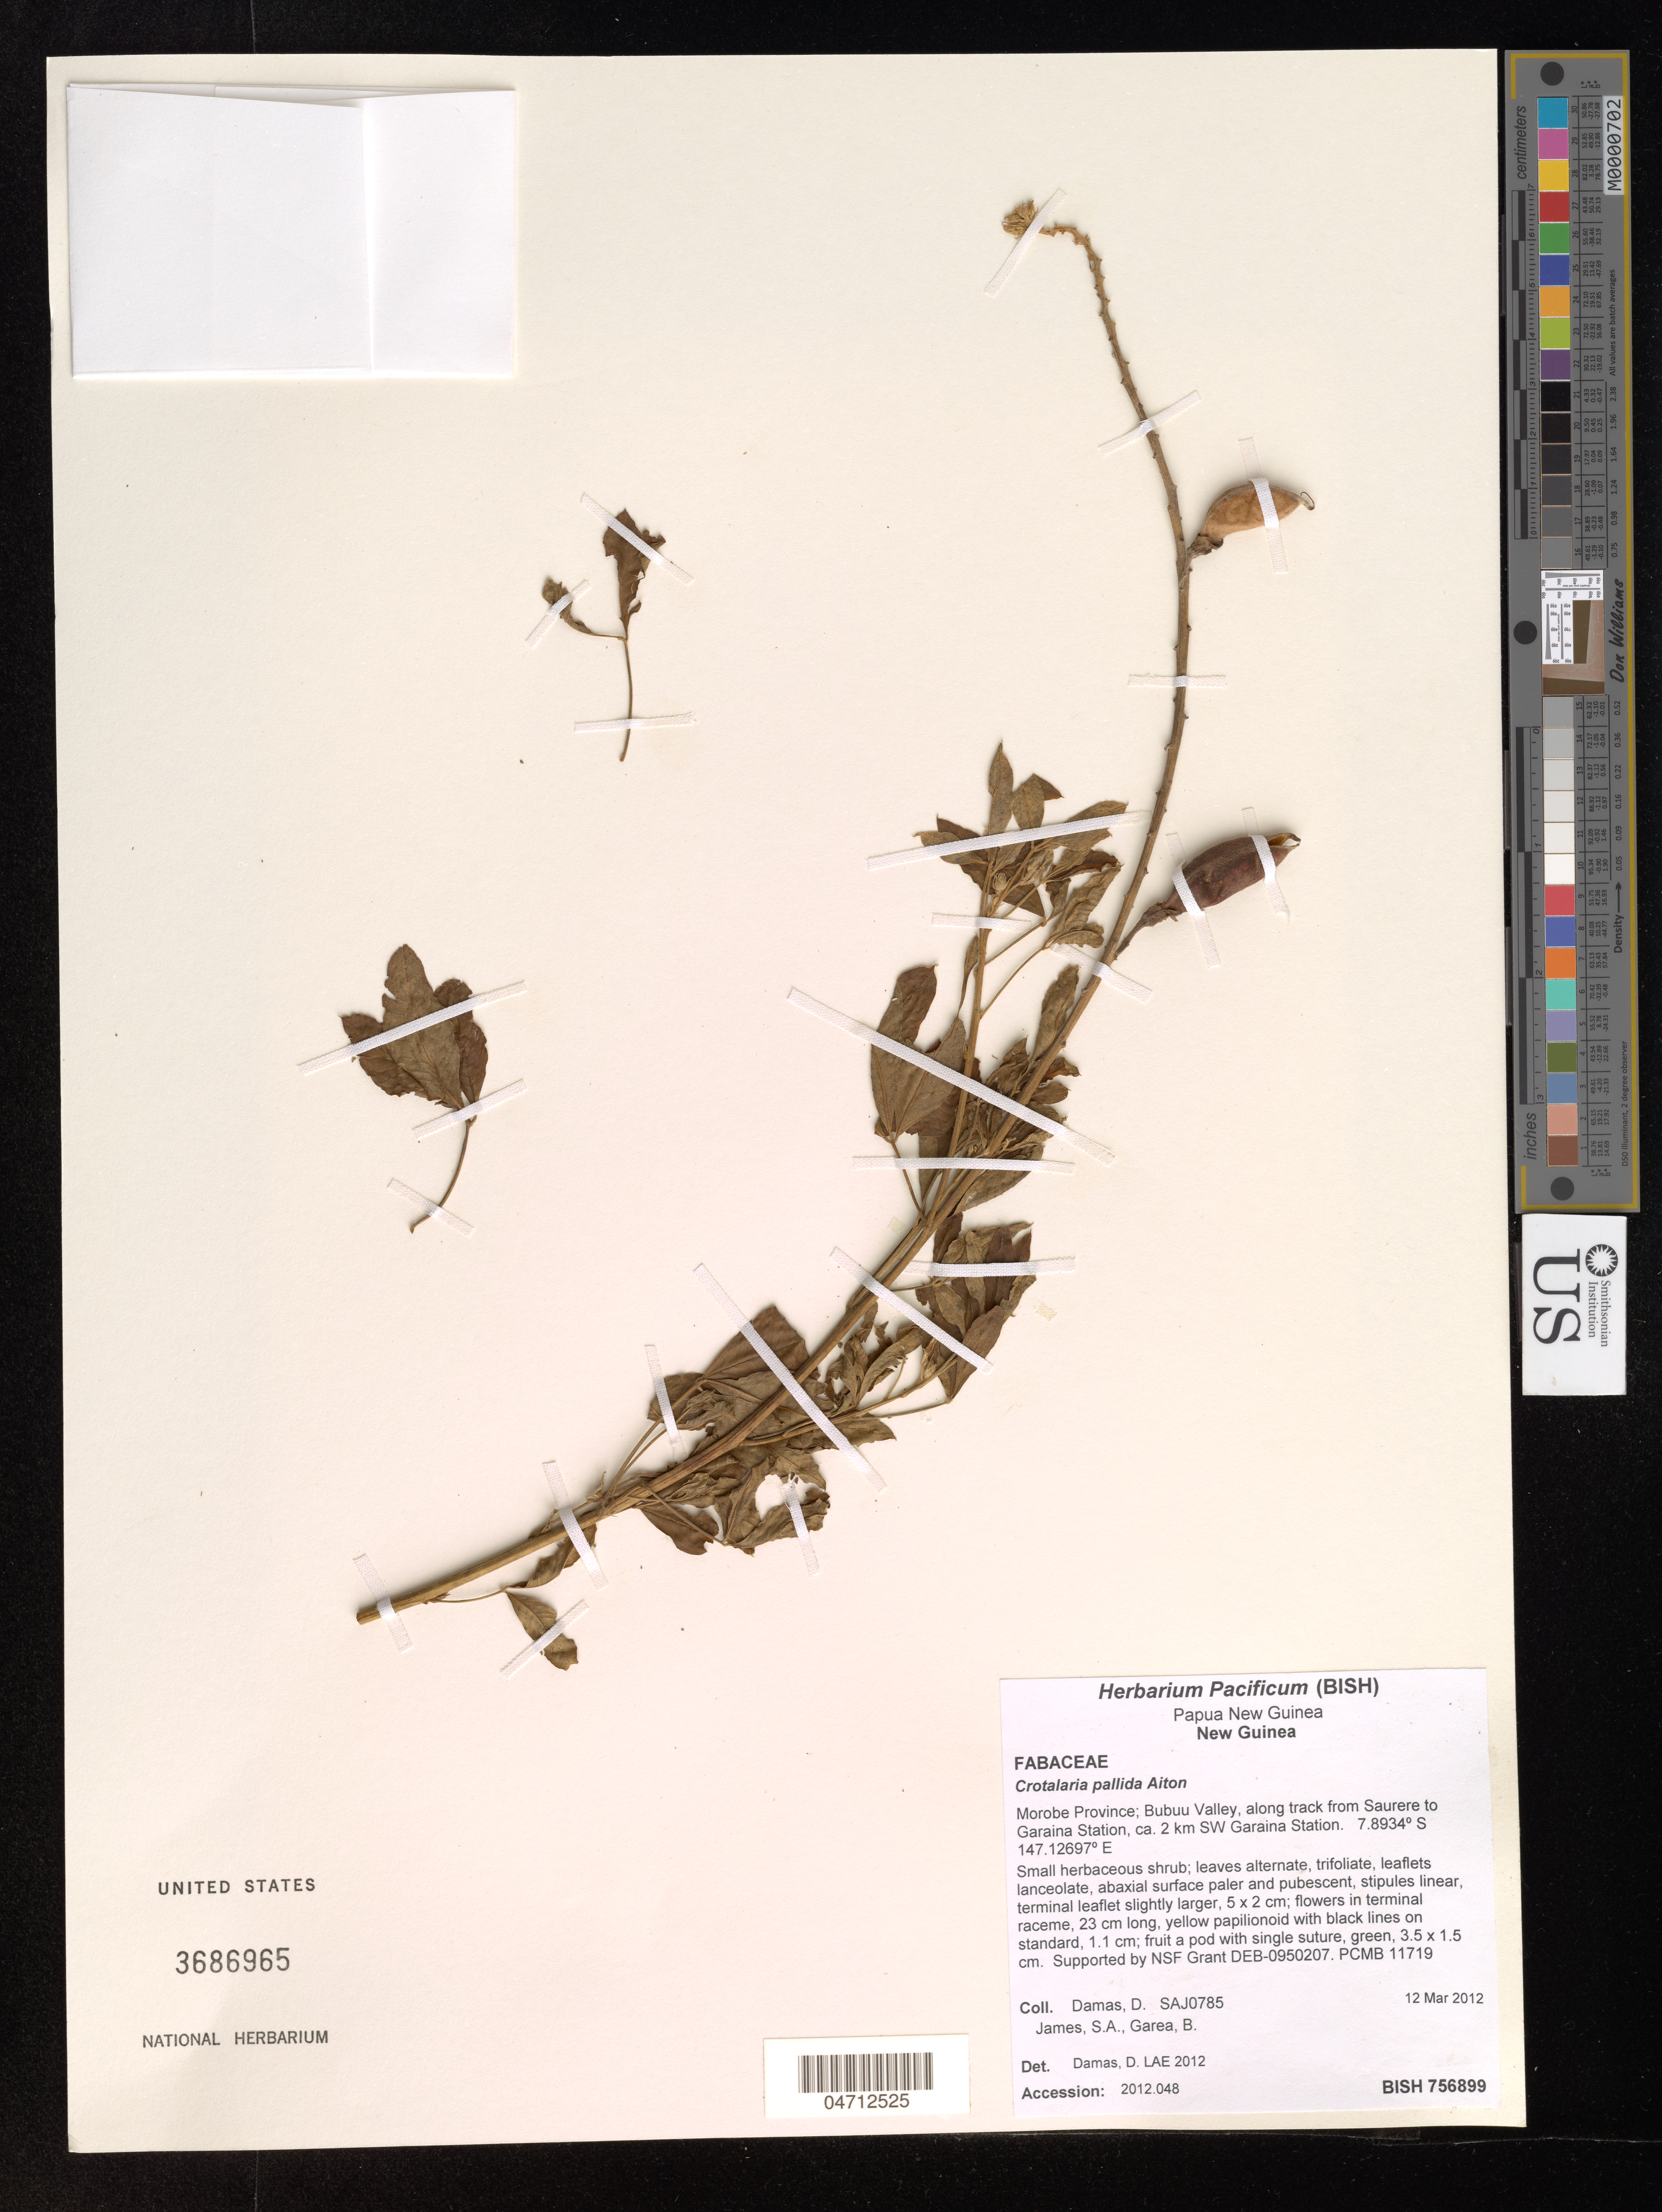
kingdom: Plantae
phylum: Tracheophyta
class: Magnoliopsida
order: Fabales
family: Fabaceae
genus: Crotalaria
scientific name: Crotalaria pallida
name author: Aiton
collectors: D. Damas, S. James & B. Garea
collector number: SAJ0785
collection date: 2012-03-12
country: Papua New Guinea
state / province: Morobe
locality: New Guinea. Bubuu Valley, along track from Saurere to Garaina Station, ca. 2 km SW Garaina Station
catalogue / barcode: US 3686965